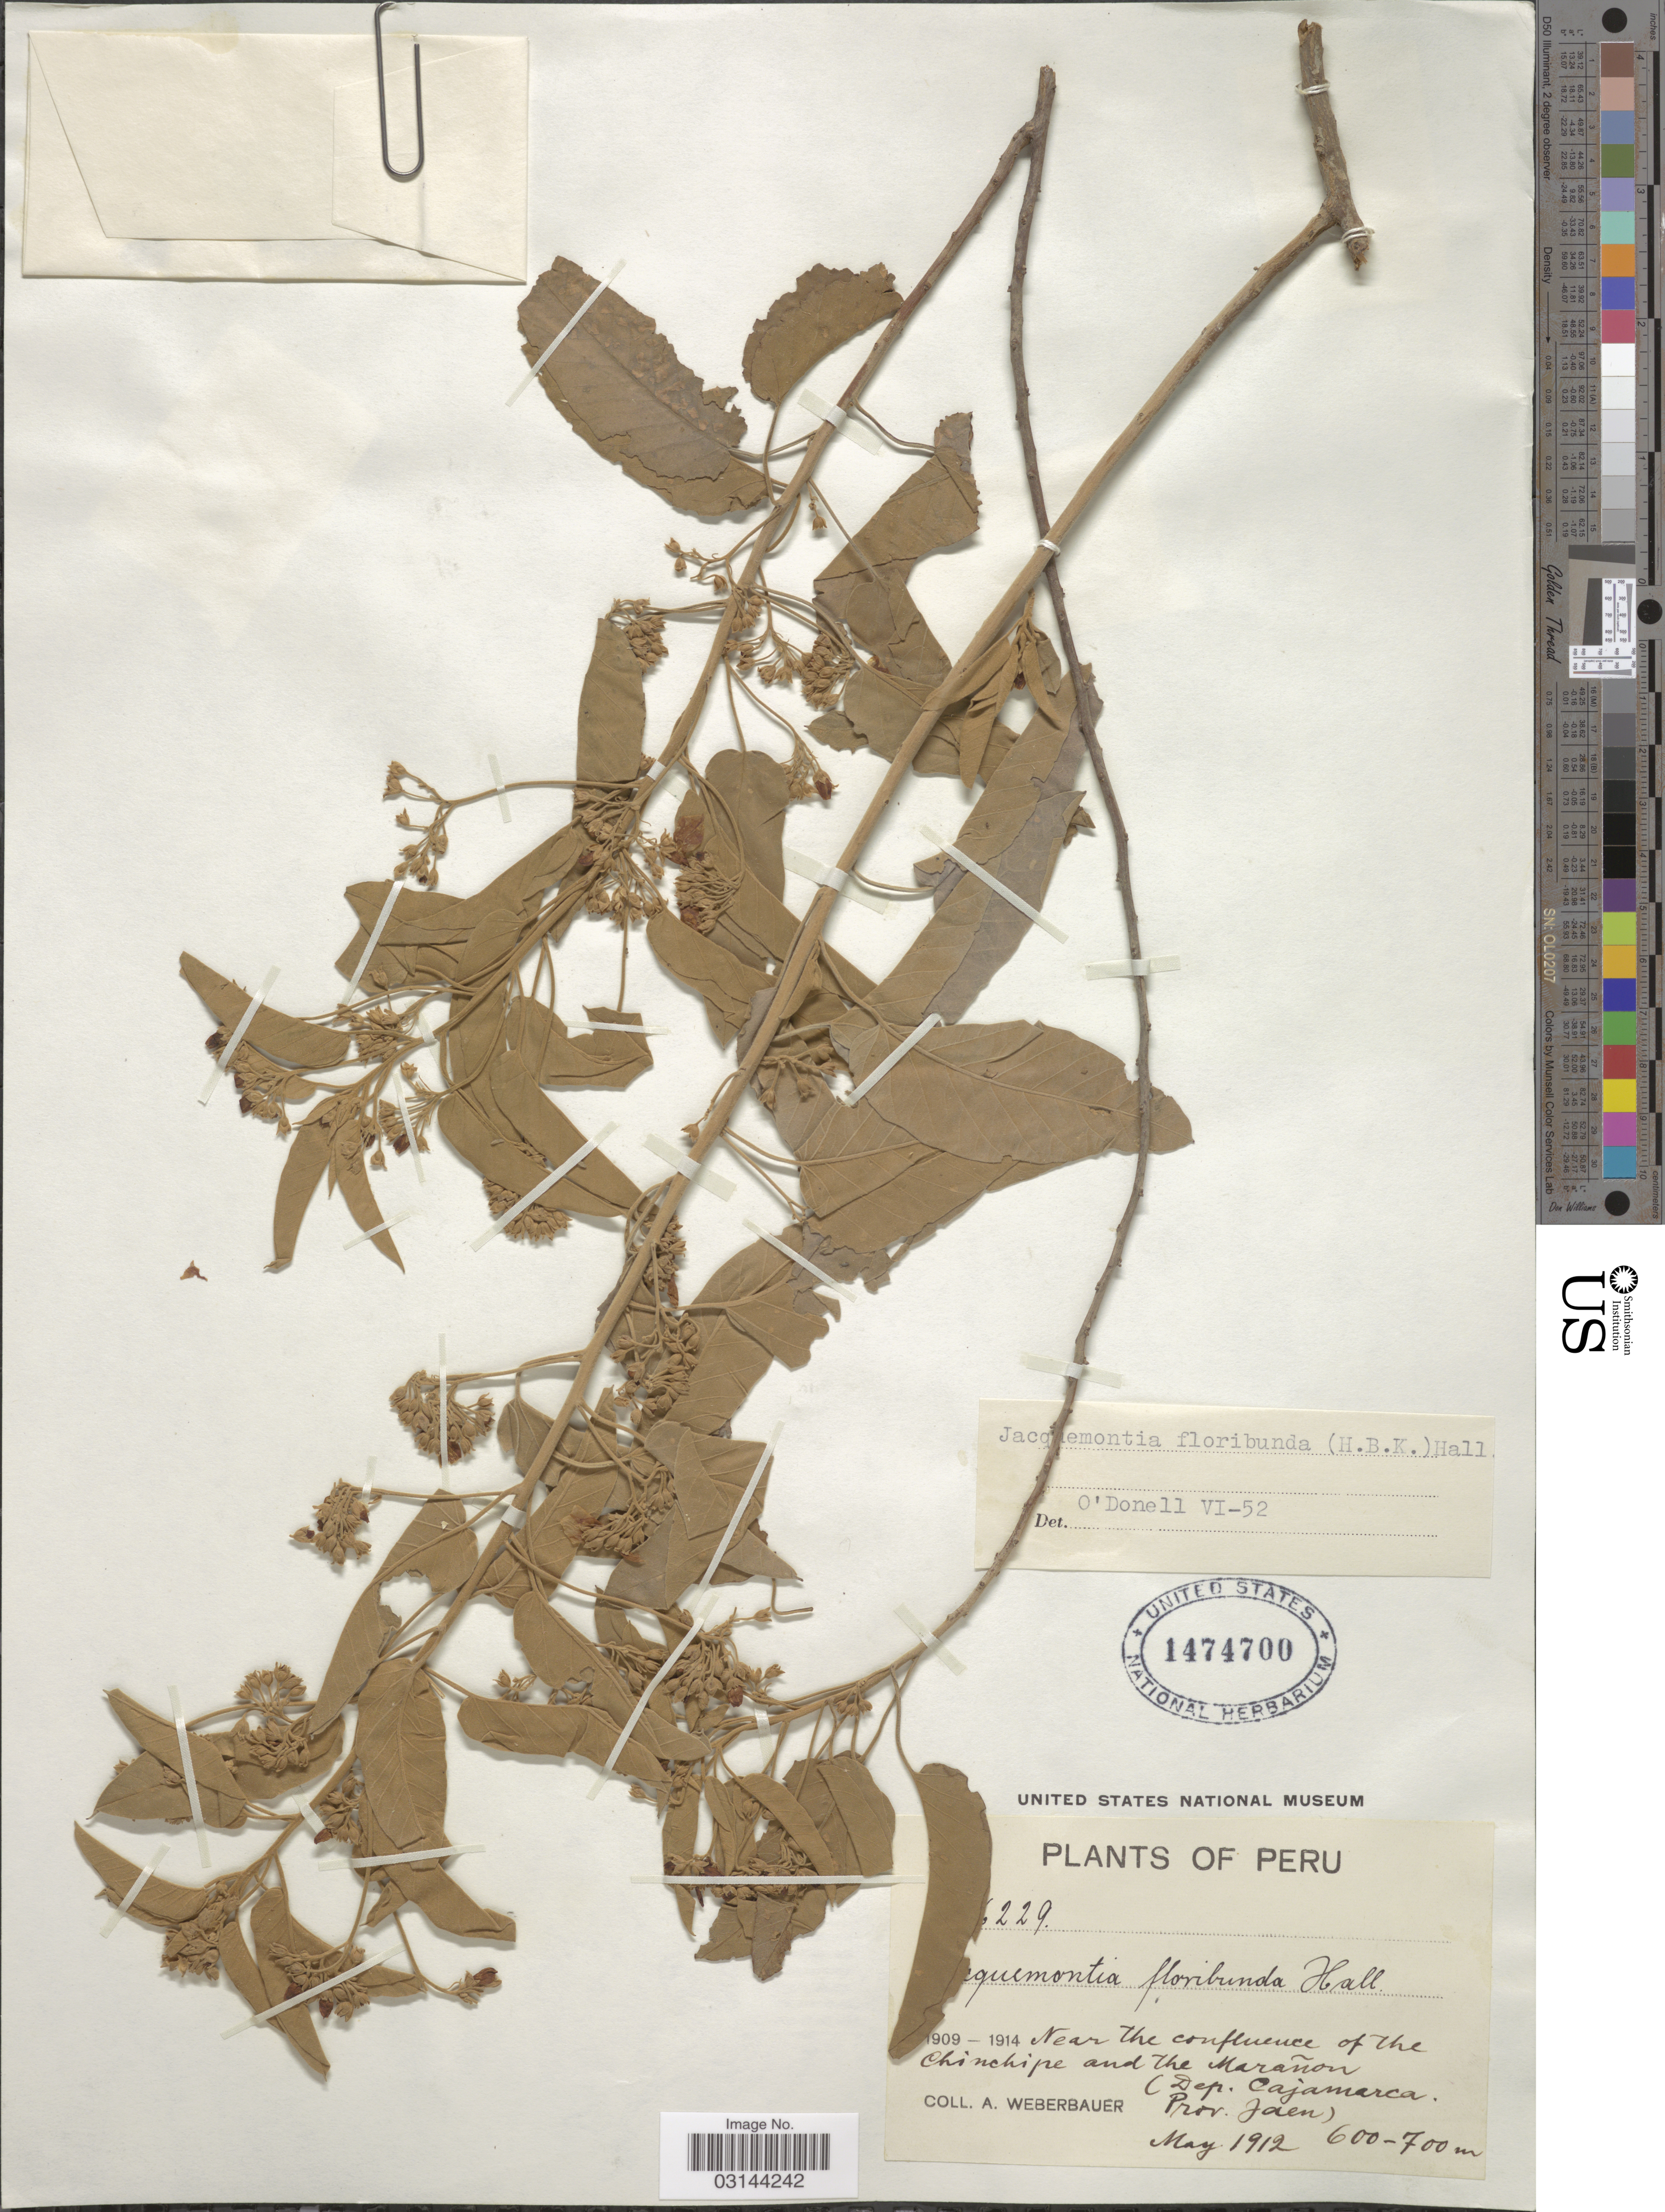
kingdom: Plantae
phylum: Tracheophyta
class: Magnoliopsida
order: Solanales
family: Convolvulaceae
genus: Jacquemontia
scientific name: Jacquemontia floribunda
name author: (Kunth) Hallier f.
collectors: A. Weberbauer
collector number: !6229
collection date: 1912-05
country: Peru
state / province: Cajamarca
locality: Near the confluence of the Chinchipe and the Marañon, (Dep. Cajamarca. Prov. Jaen).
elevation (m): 600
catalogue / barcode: US 1474700